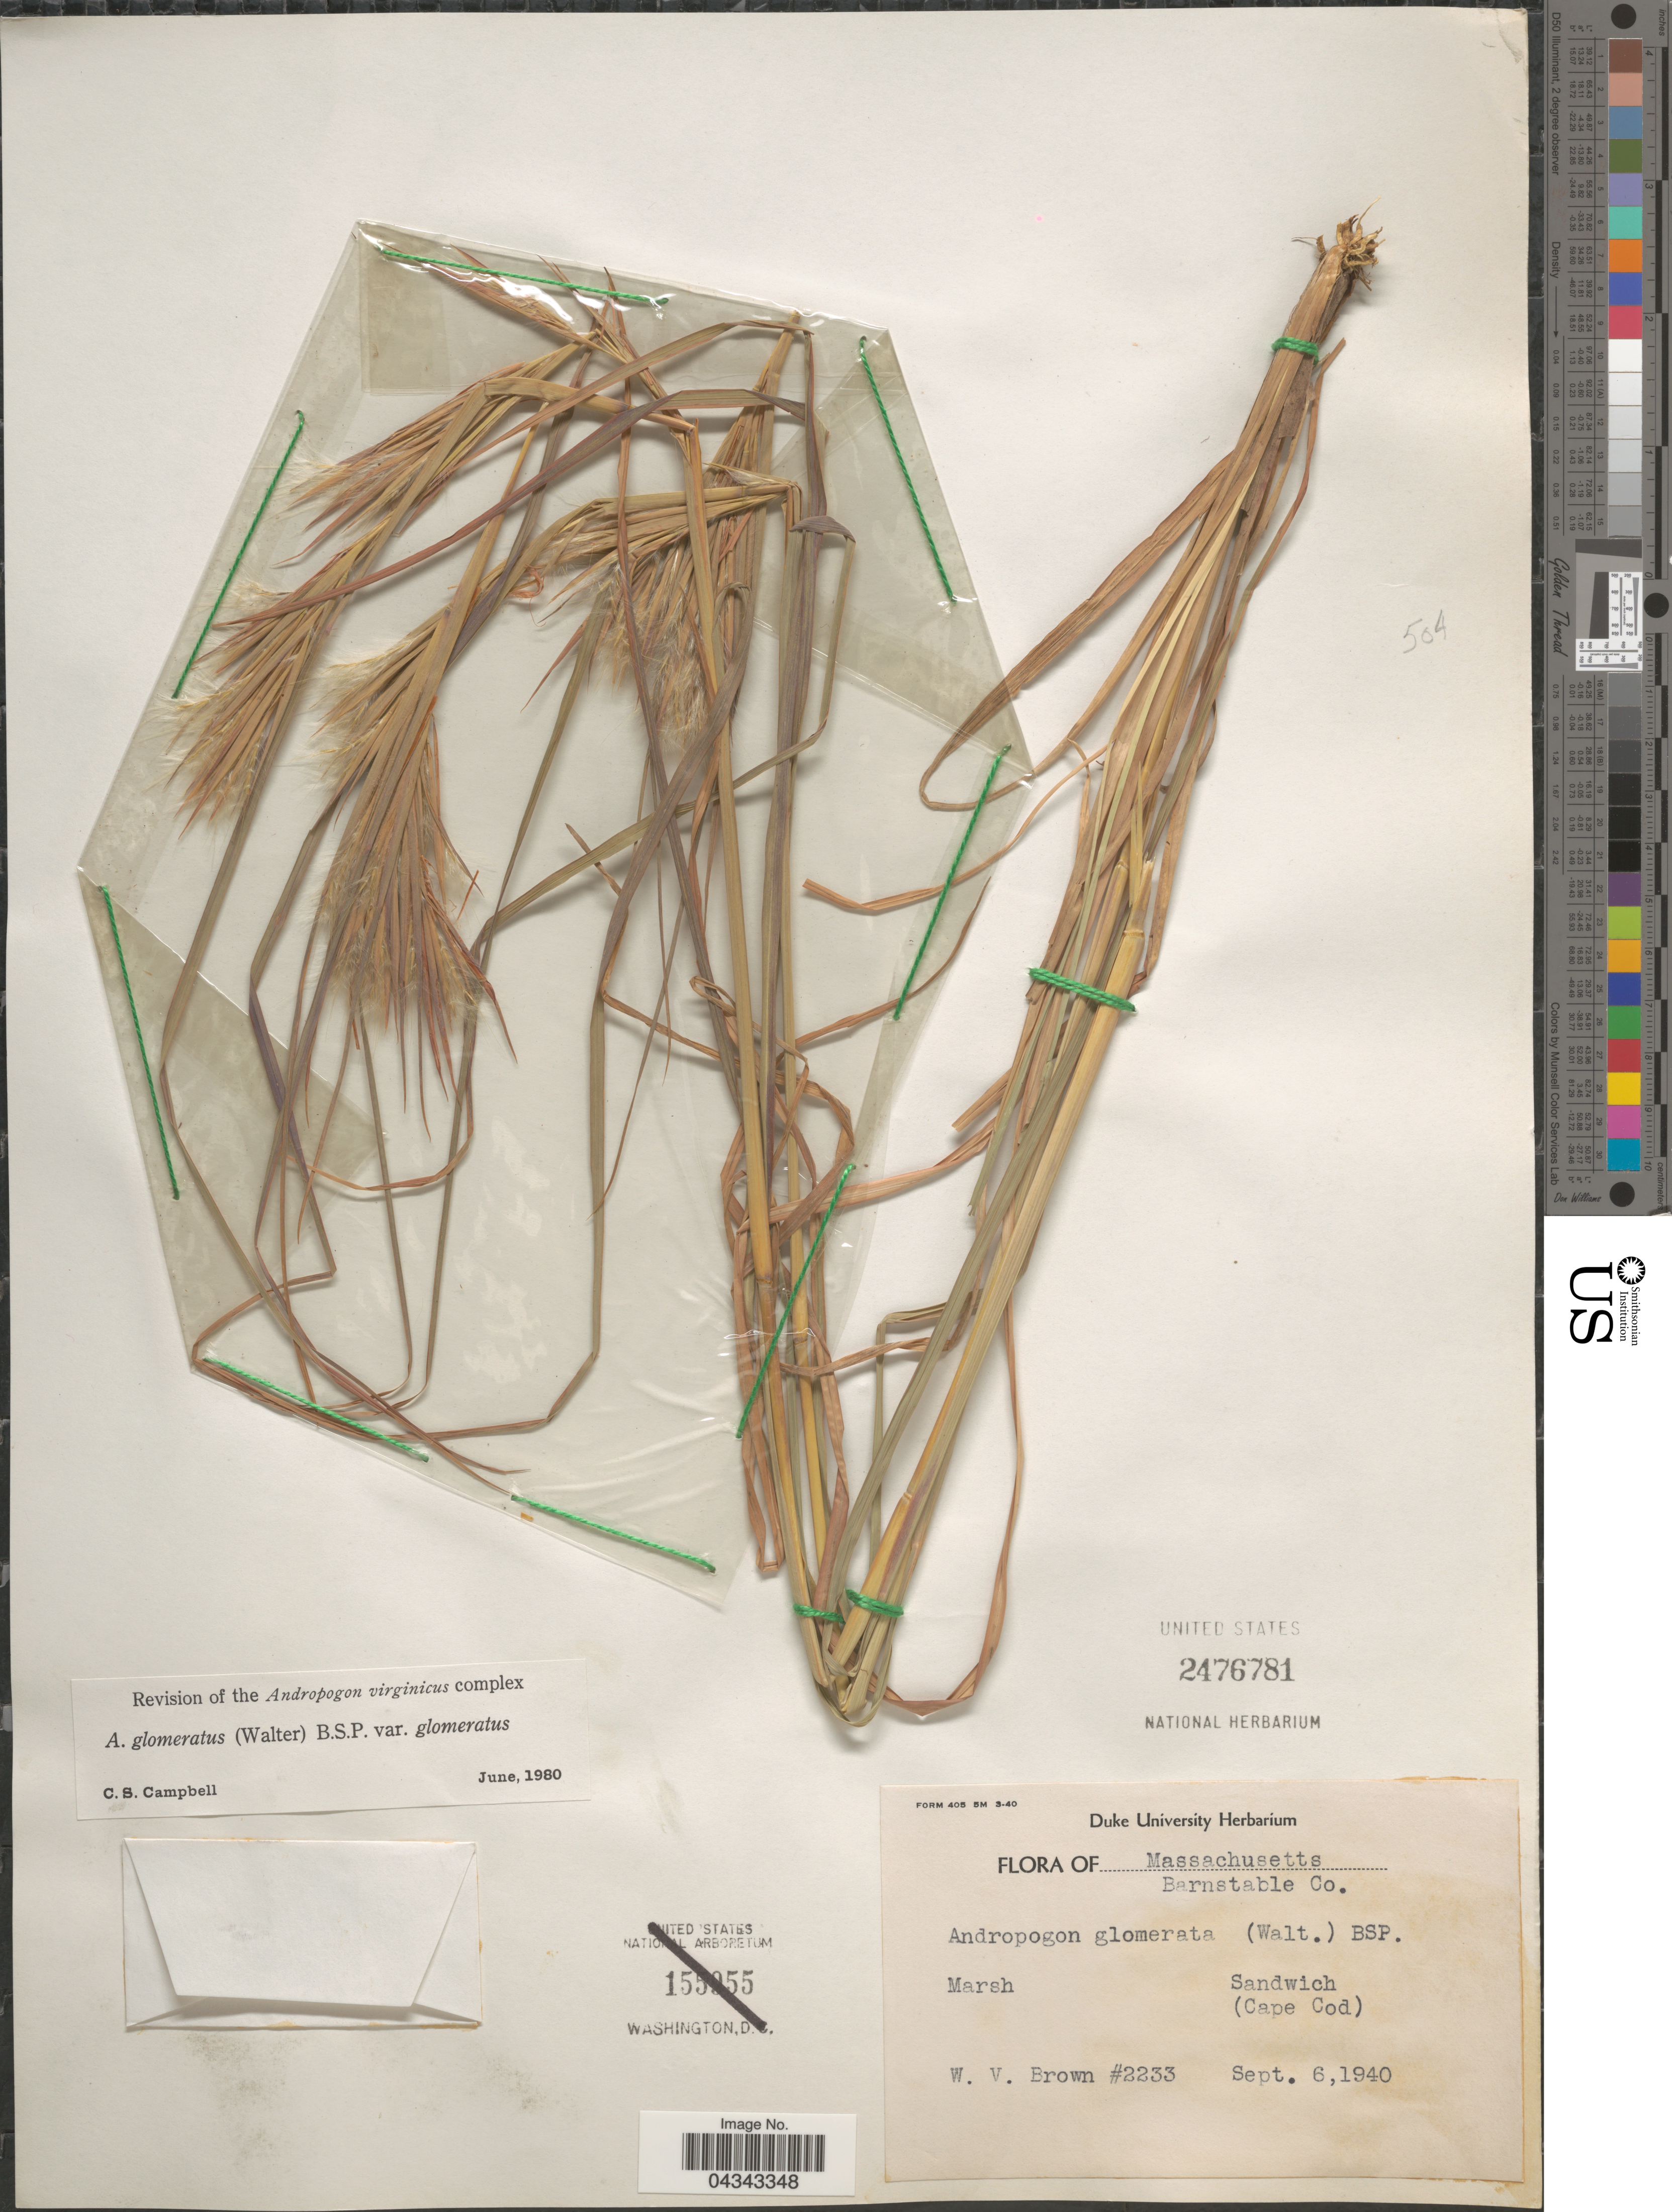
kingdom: Plantae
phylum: Tracheophyta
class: Liliopsida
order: Poales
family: Poaceae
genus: Andropogon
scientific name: Andropogon glomeratus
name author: (Walter) Britton, Stearns & Poggenb.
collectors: W. Brown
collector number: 2233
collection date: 1940-09-06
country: United States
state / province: Massachusetts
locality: Barnstable Co. Marsh Sandwich (Cape Cod).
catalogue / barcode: US 2476781